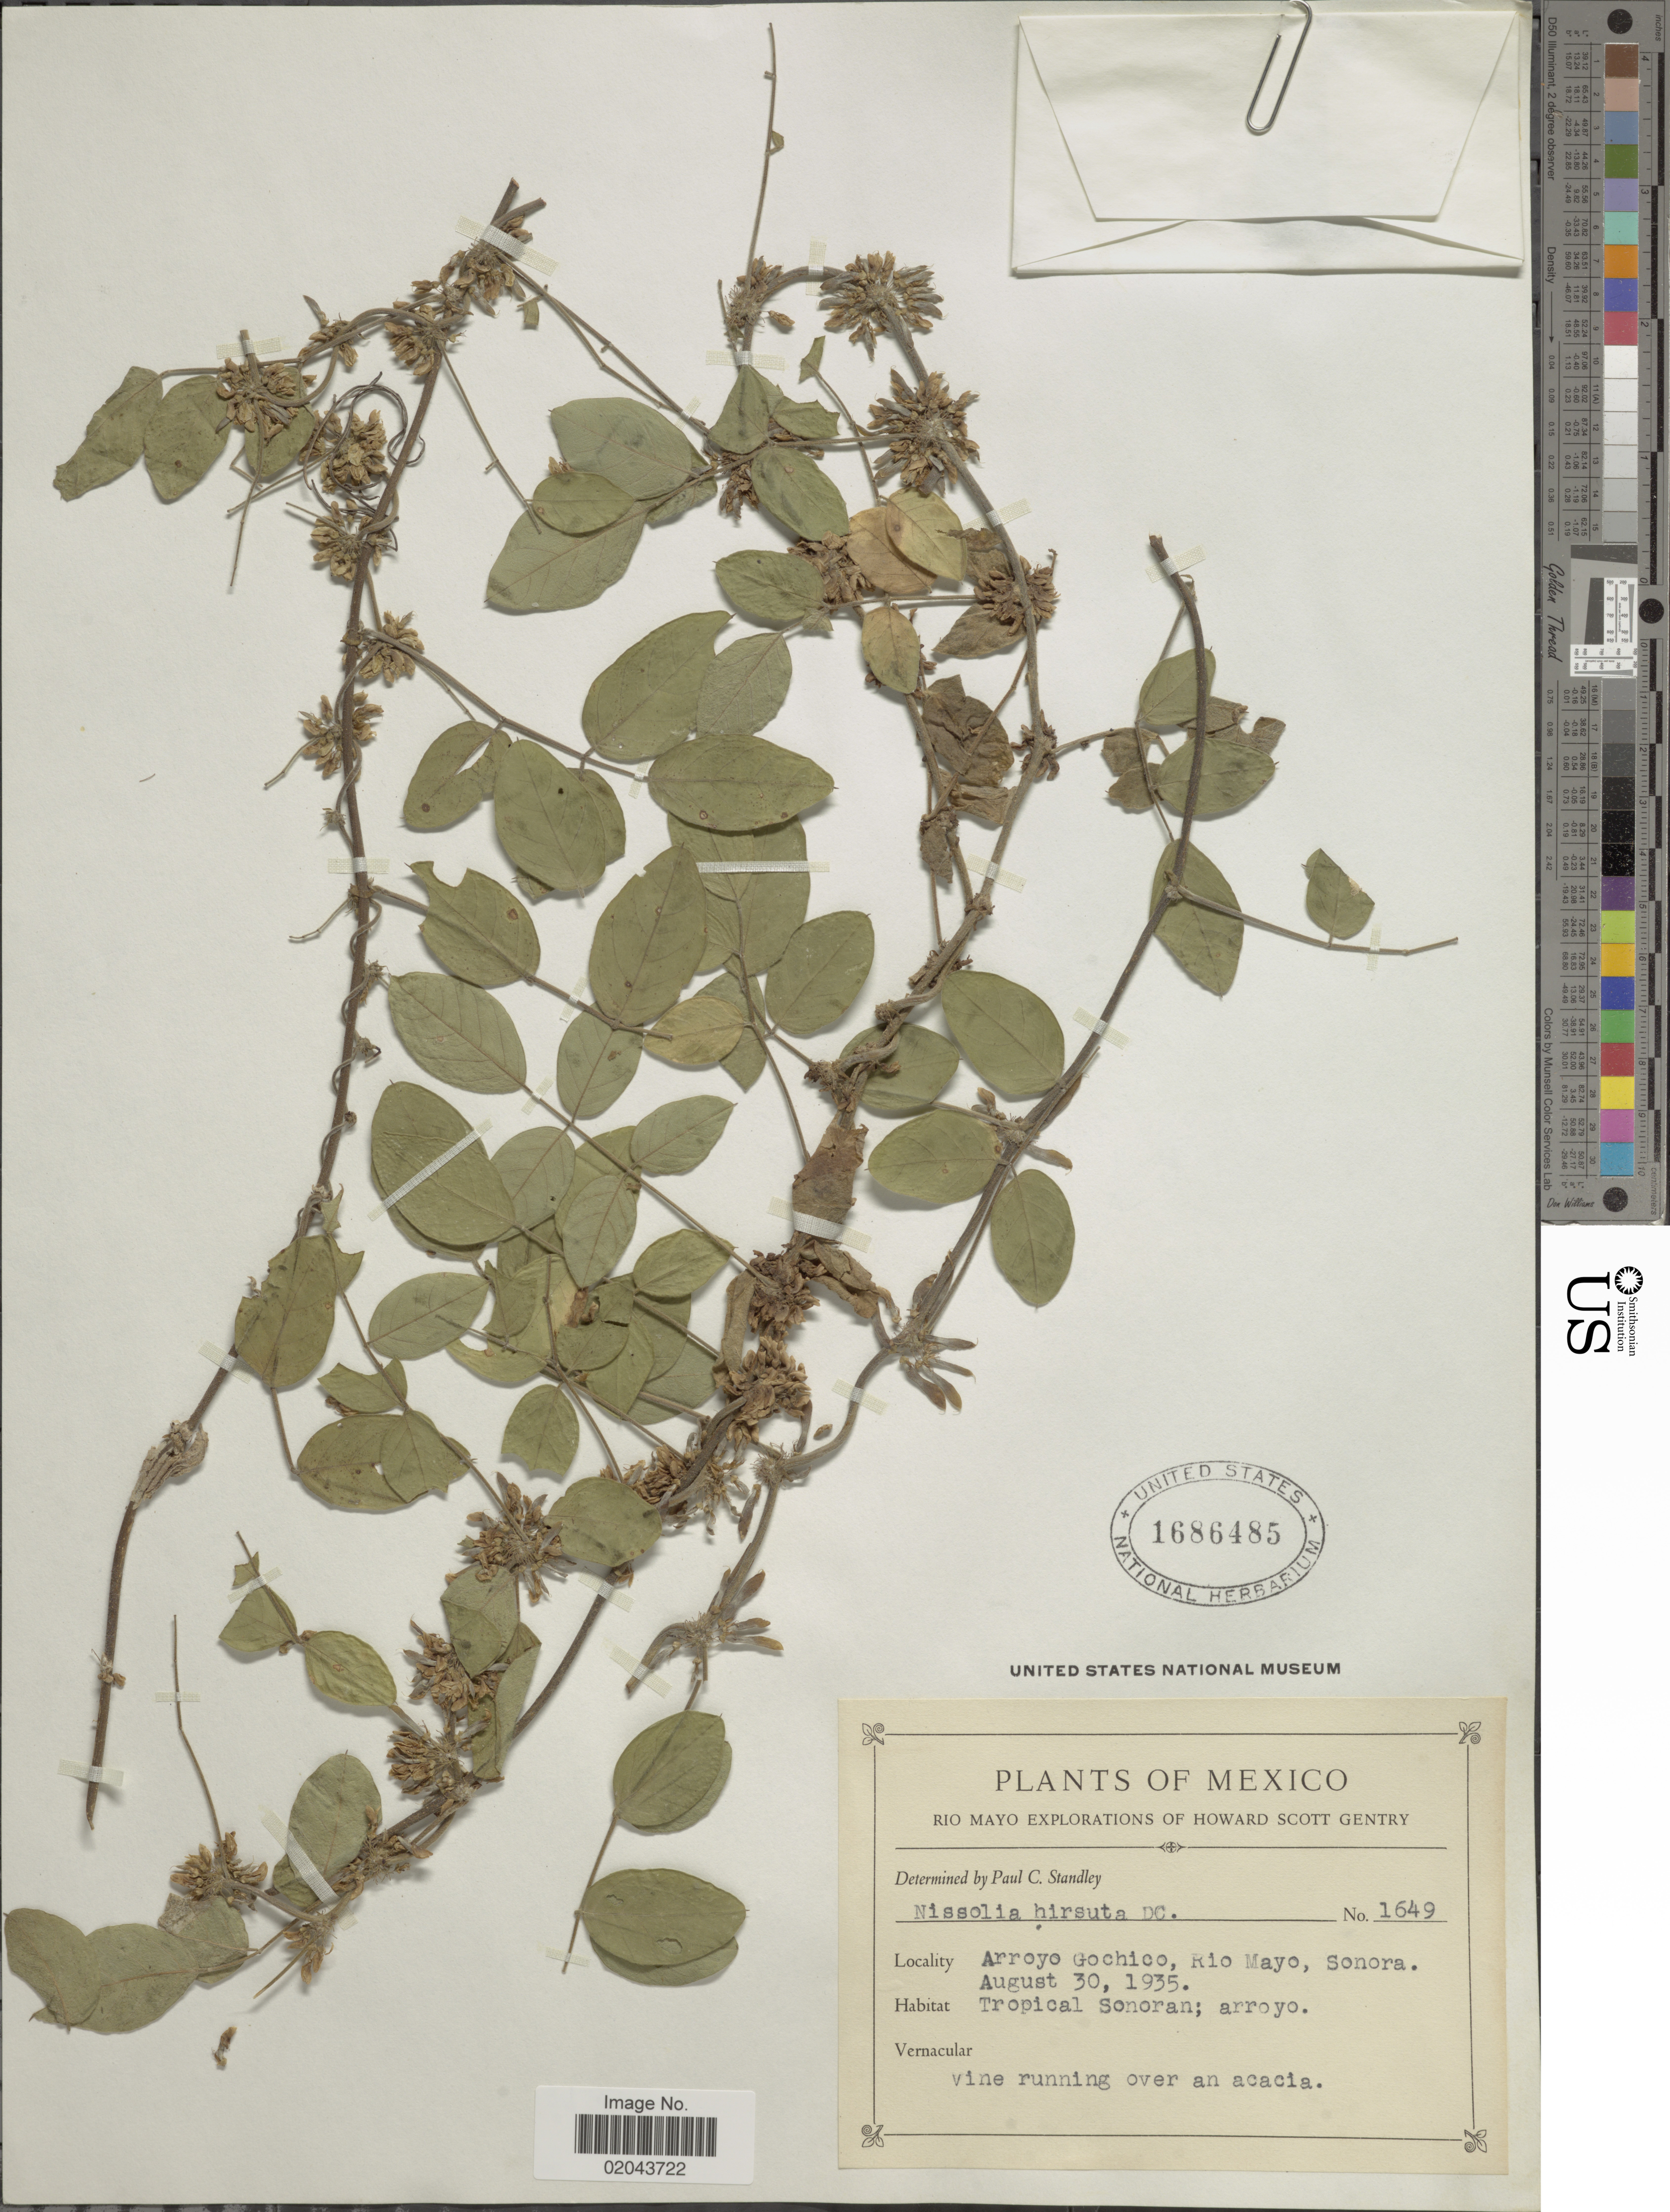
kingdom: Plantae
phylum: Tracheophyta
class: Magnoliopsida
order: Fabales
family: Fabaceae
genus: Nissolia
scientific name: Nissolia microptera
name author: Poir.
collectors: H. S. Gentry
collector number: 1649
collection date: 1935-08-30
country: Mexico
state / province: Sonora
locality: Arroyo Gochico, Rio Mayo, Tropical Sonoran; arroyo.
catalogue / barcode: US 1686485